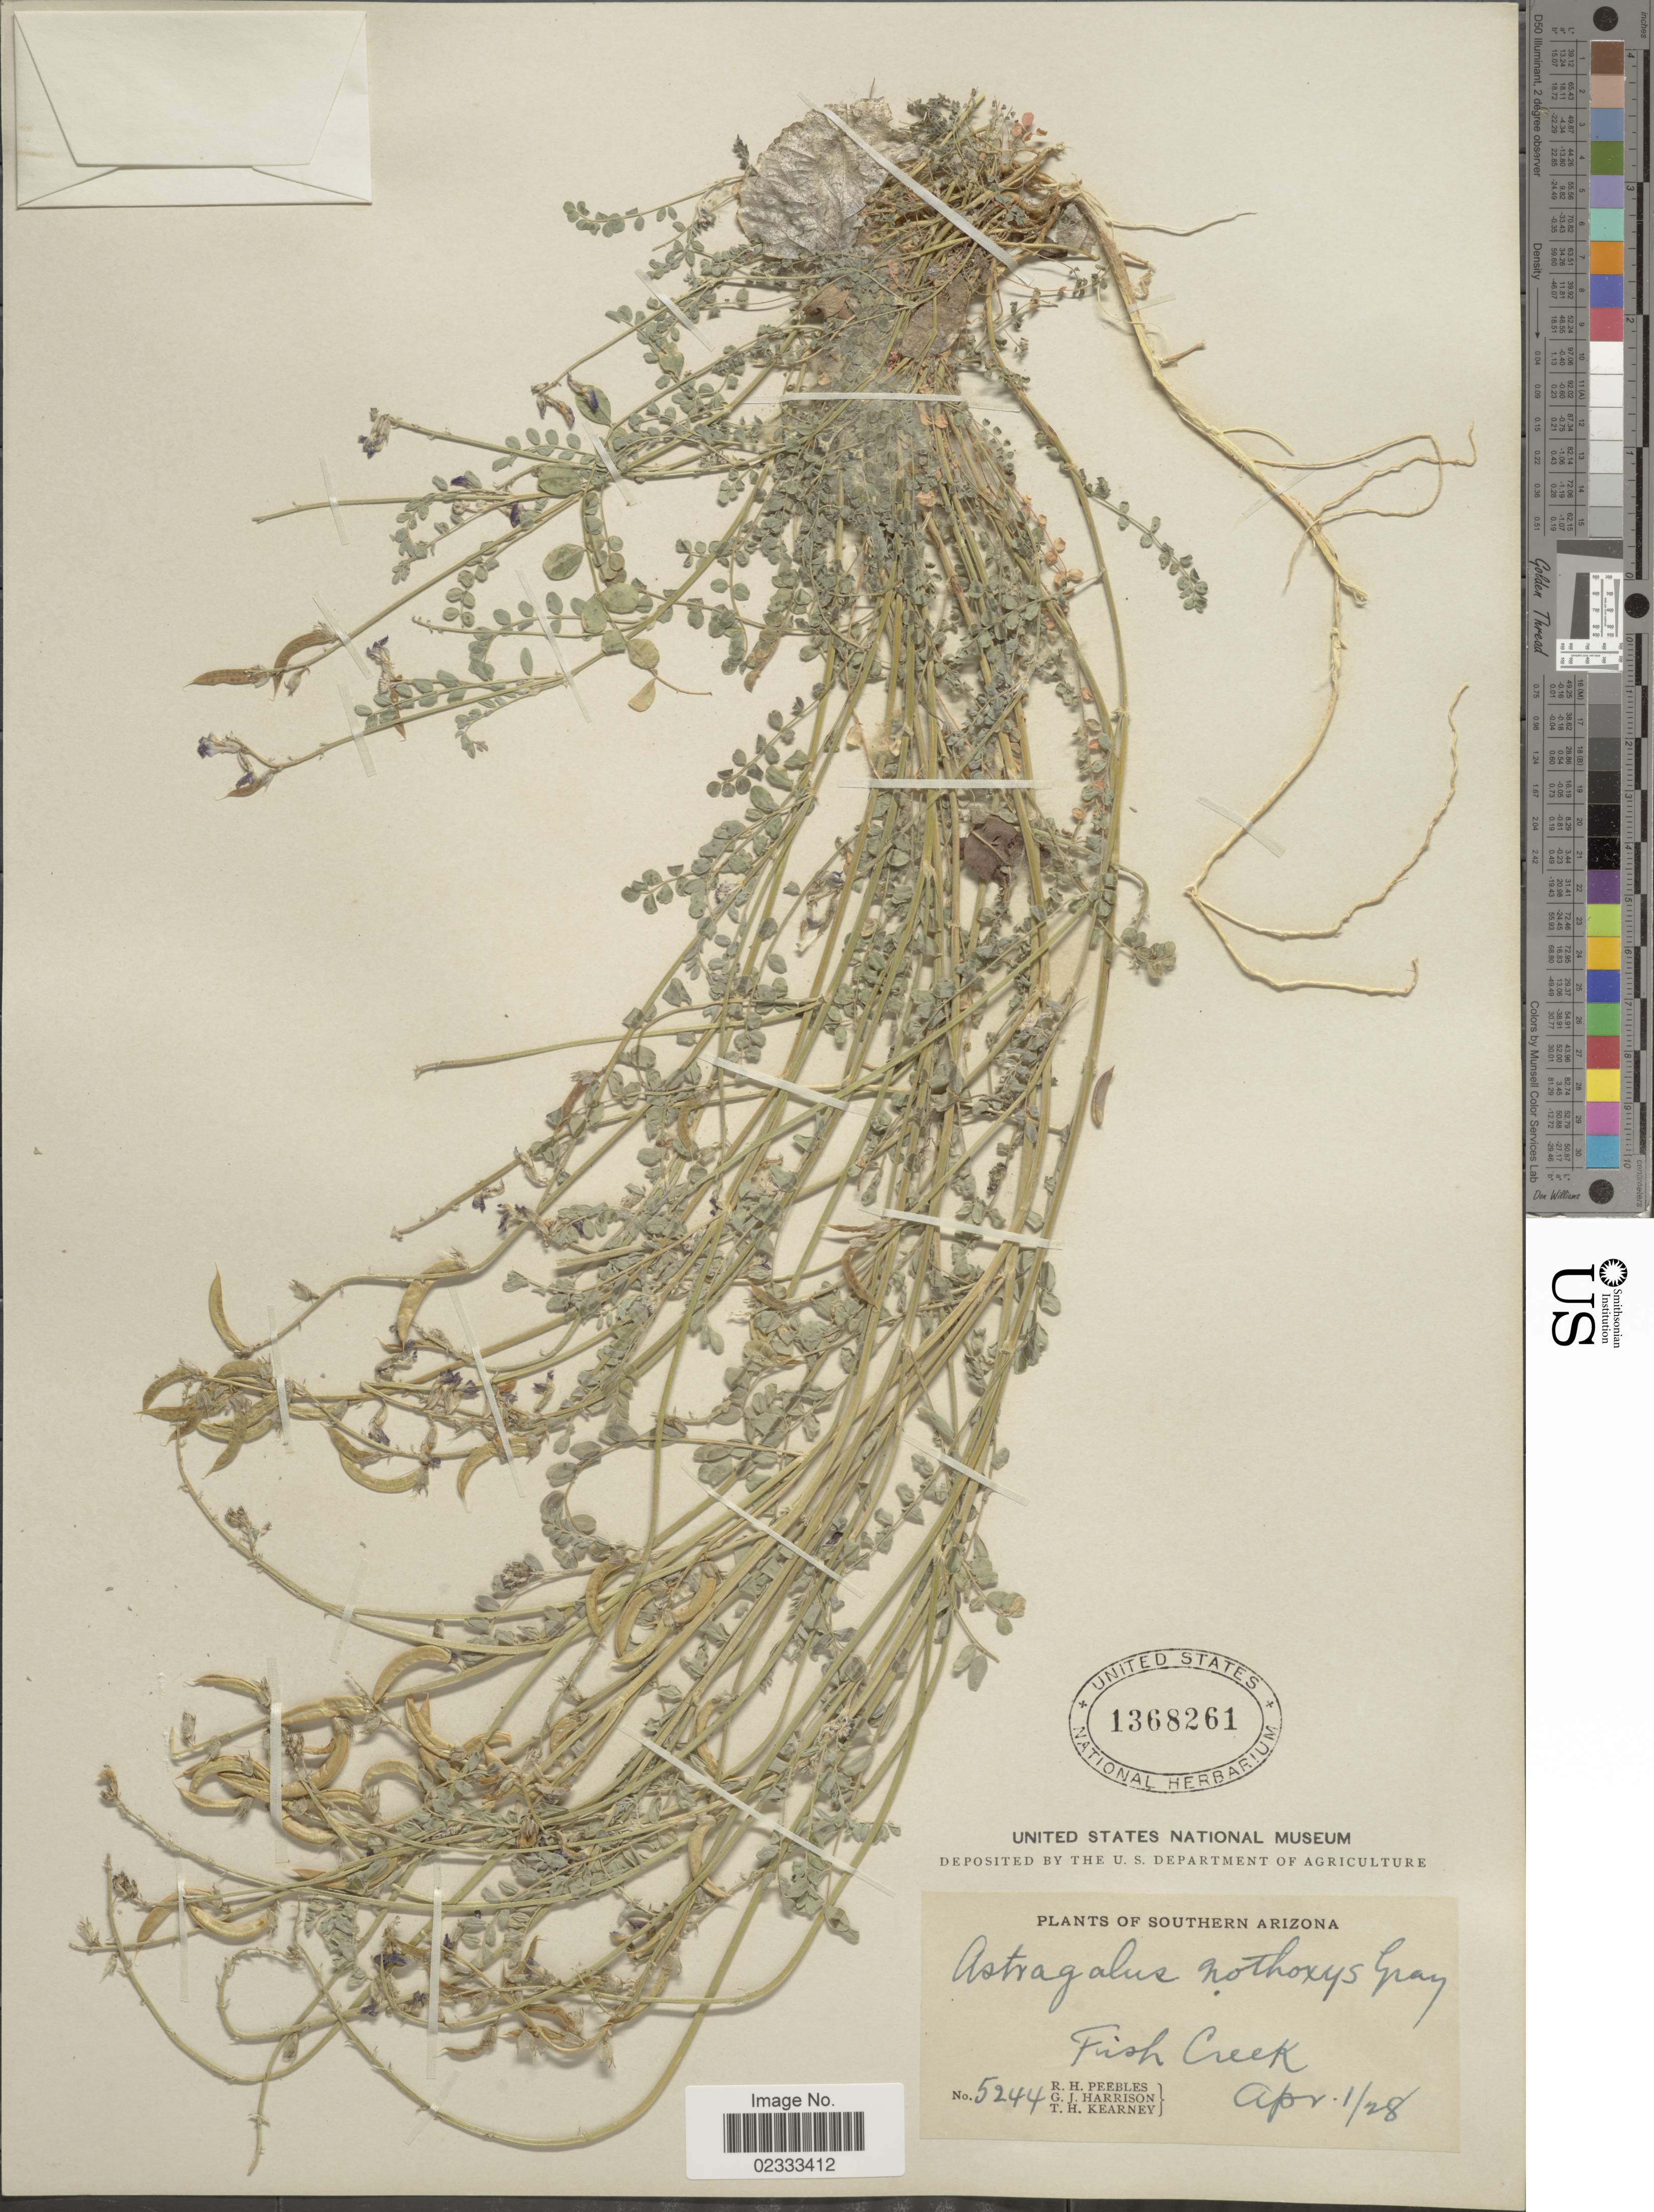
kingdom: Plantae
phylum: Tracheophyta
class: Magnoliopsida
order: Fabales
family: Fabaceae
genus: Astragalus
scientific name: Astragalus nothoxys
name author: A. Gray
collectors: R. H. Peebles, G. J. Harrison & T. H. Kearney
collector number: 5244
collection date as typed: Transcribed d/m/y: 1/4/28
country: United States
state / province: Arizona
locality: Southern Arizona, Fish Creek.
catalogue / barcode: US 1368261